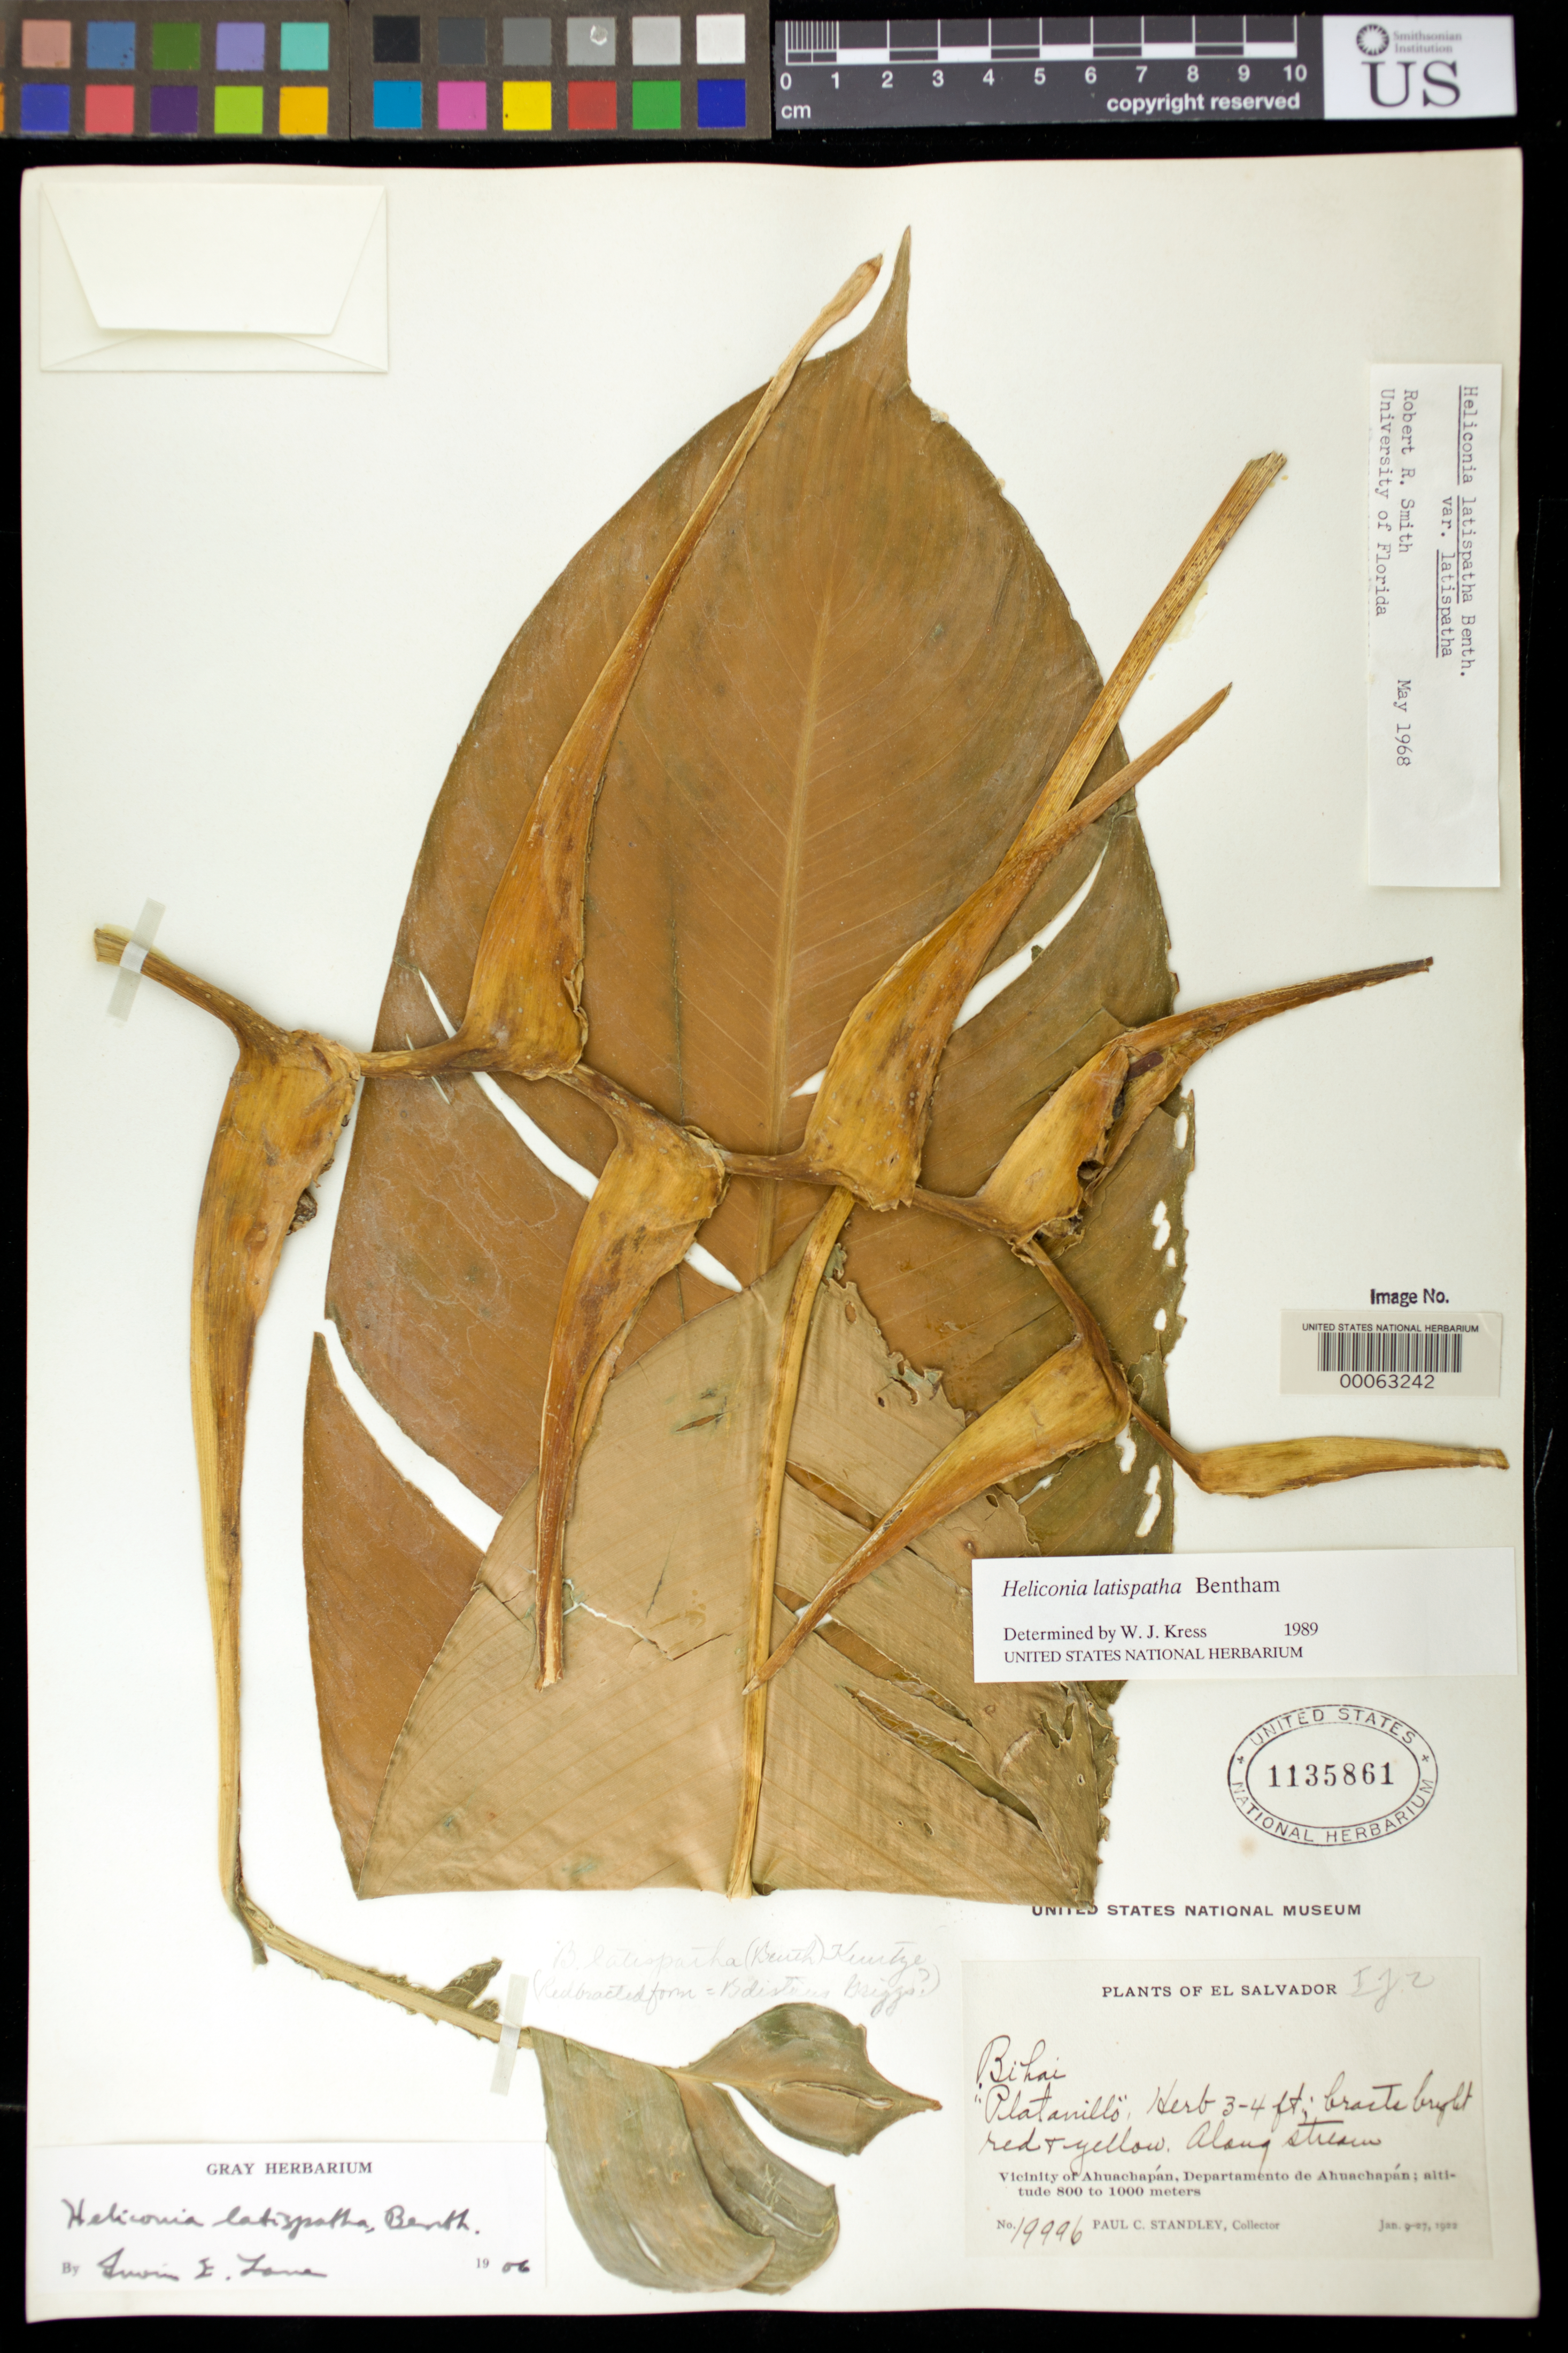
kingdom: Plantae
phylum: Tracheophyta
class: Liliopsida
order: Zingiberales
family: Heliconiaceae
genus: Heliconia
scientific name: Heliconia latispatha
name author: Benth.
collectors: P. C. Standley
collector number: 19996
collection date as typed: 09 Jan 1922 to 27 Jan 1922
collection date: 1922-01-09/1922-01-27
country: El Salvador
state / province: Ahuachapán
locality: Vicinity of ahuachapan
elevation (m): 800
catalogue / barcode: US 1135861